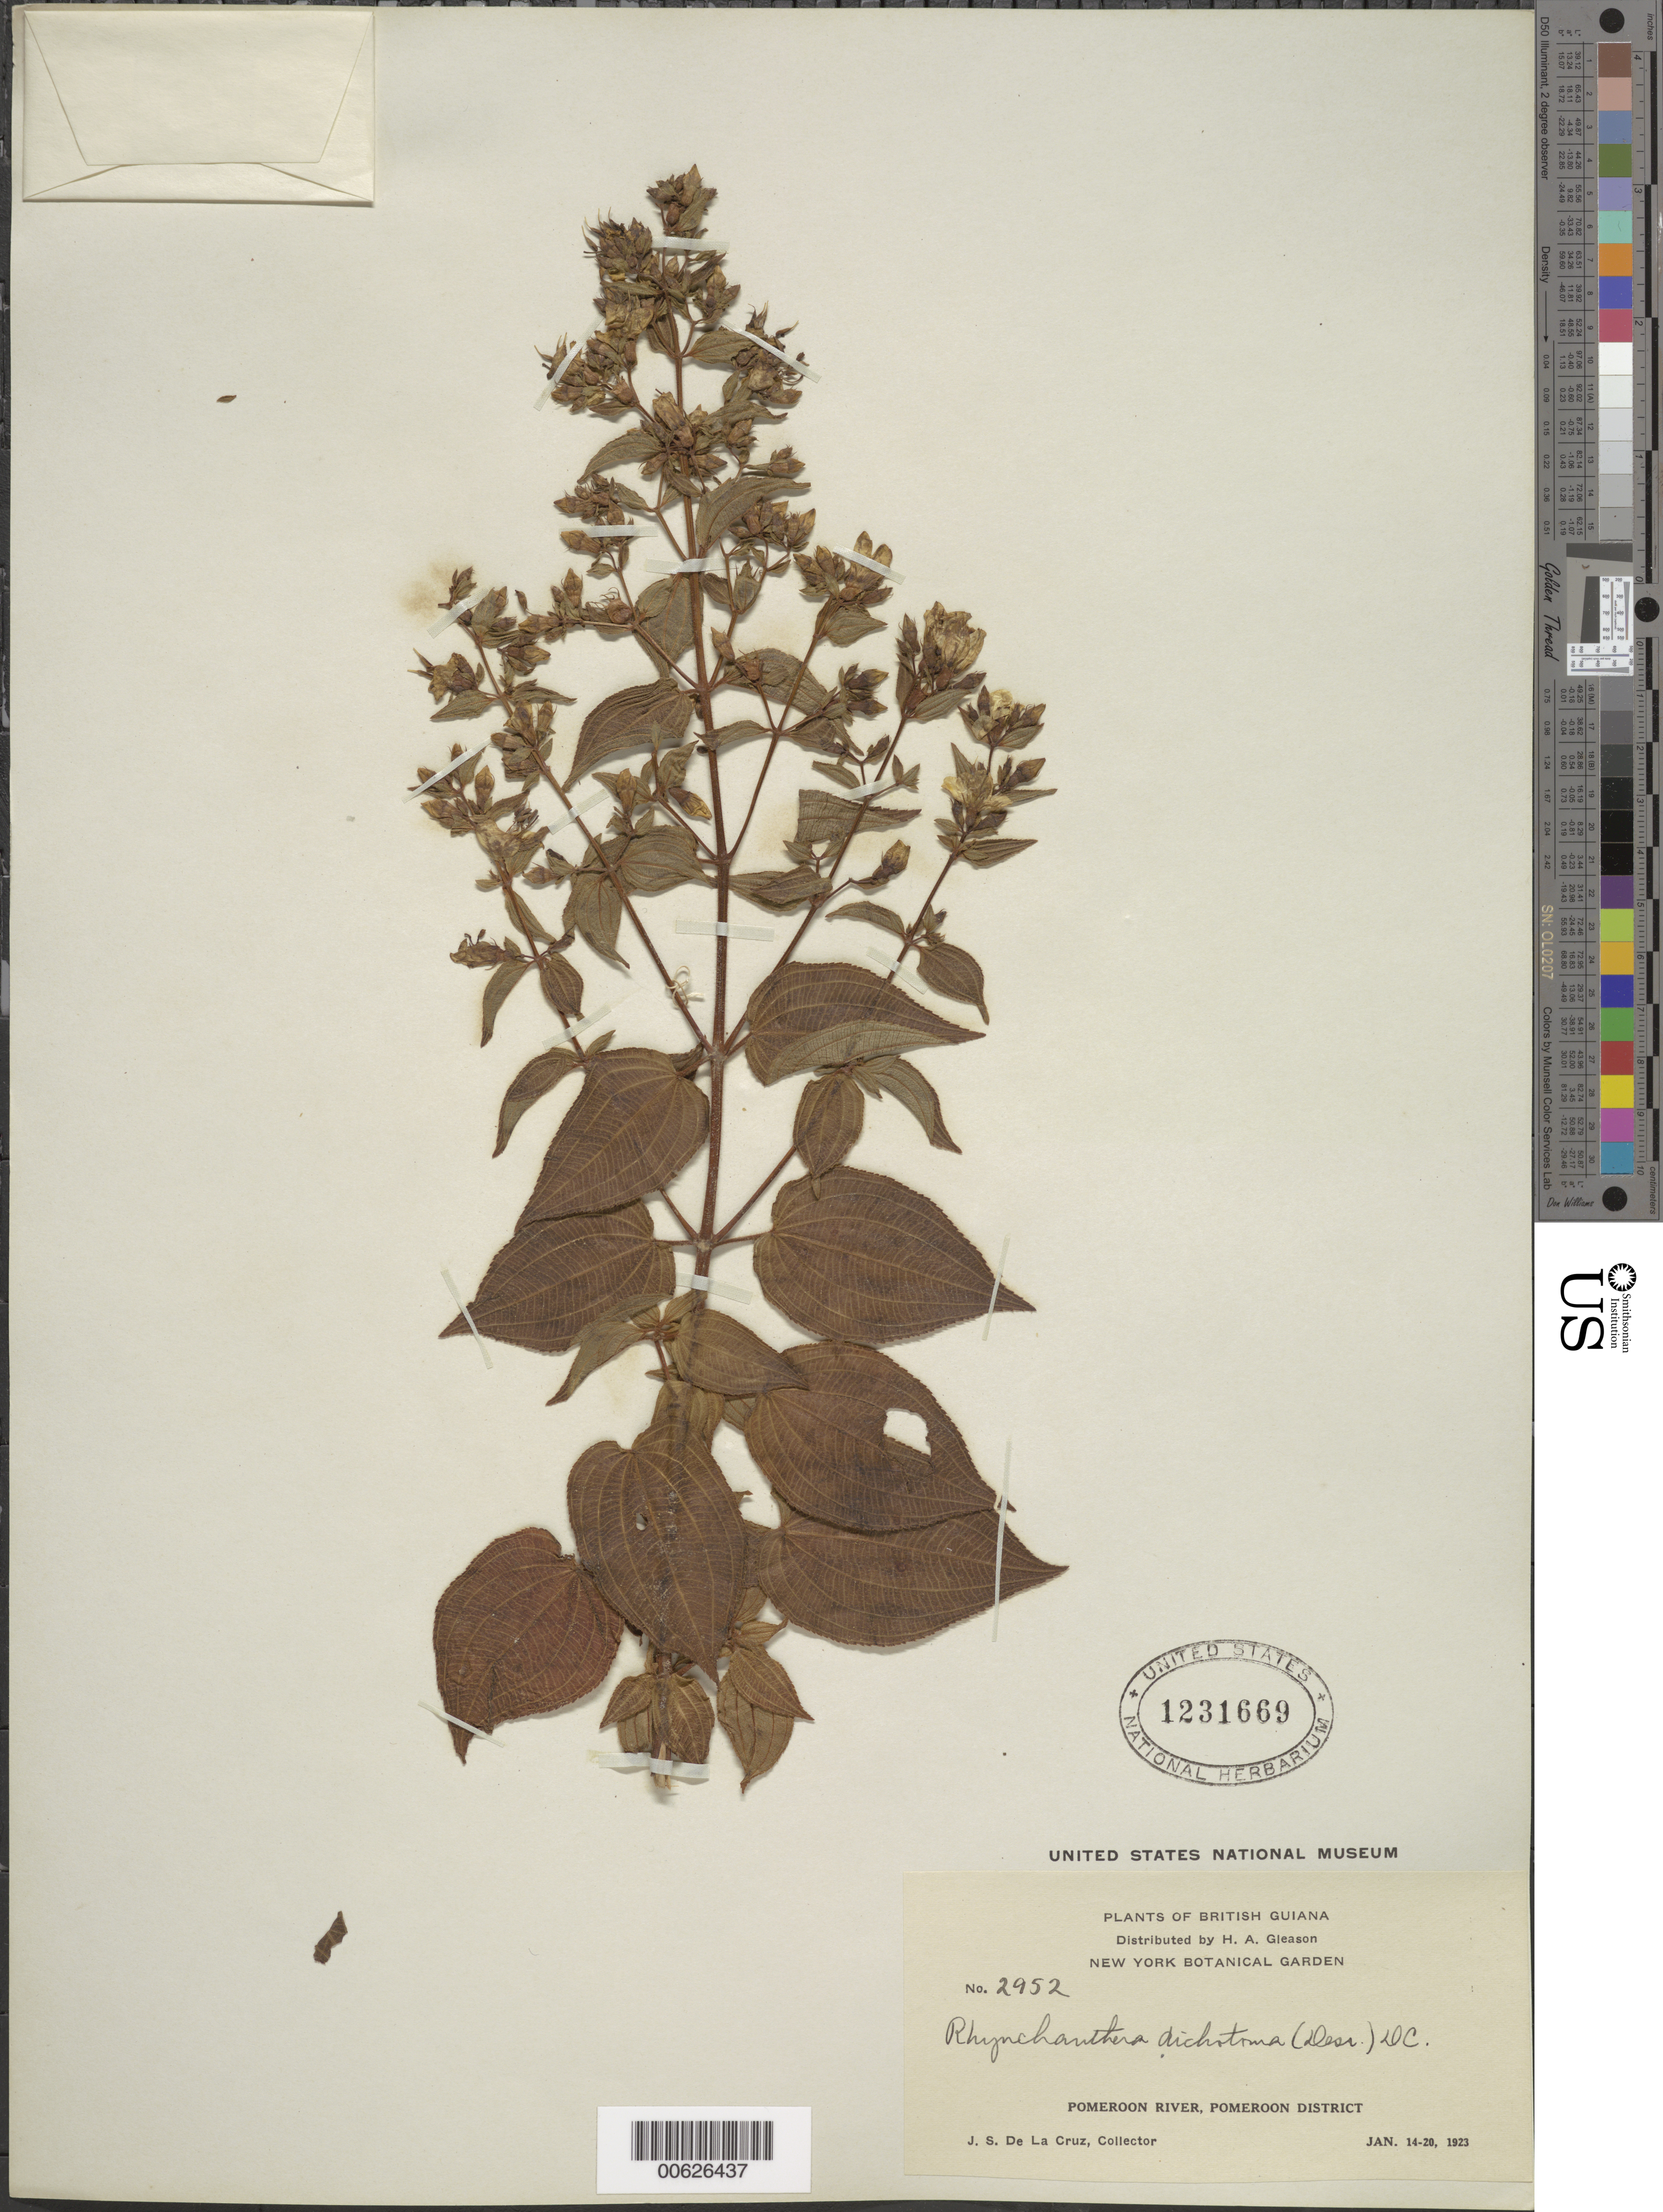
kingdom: Plantae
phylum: Tracheophyta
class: Magnoliopsida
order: Myrtales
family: Melastomataceae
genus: Rhynchanthera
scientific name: Rhynchanthera dichotoma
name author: DC.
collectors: J. S. de la Cruz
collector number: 2952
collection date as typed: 14-Jan-23 to 20-Jan-23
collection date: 1923-01-14/1923-01-20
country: Guyana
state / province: Pomeroon-Supenaam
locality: Pomeroon R.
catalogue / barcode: US 1231669